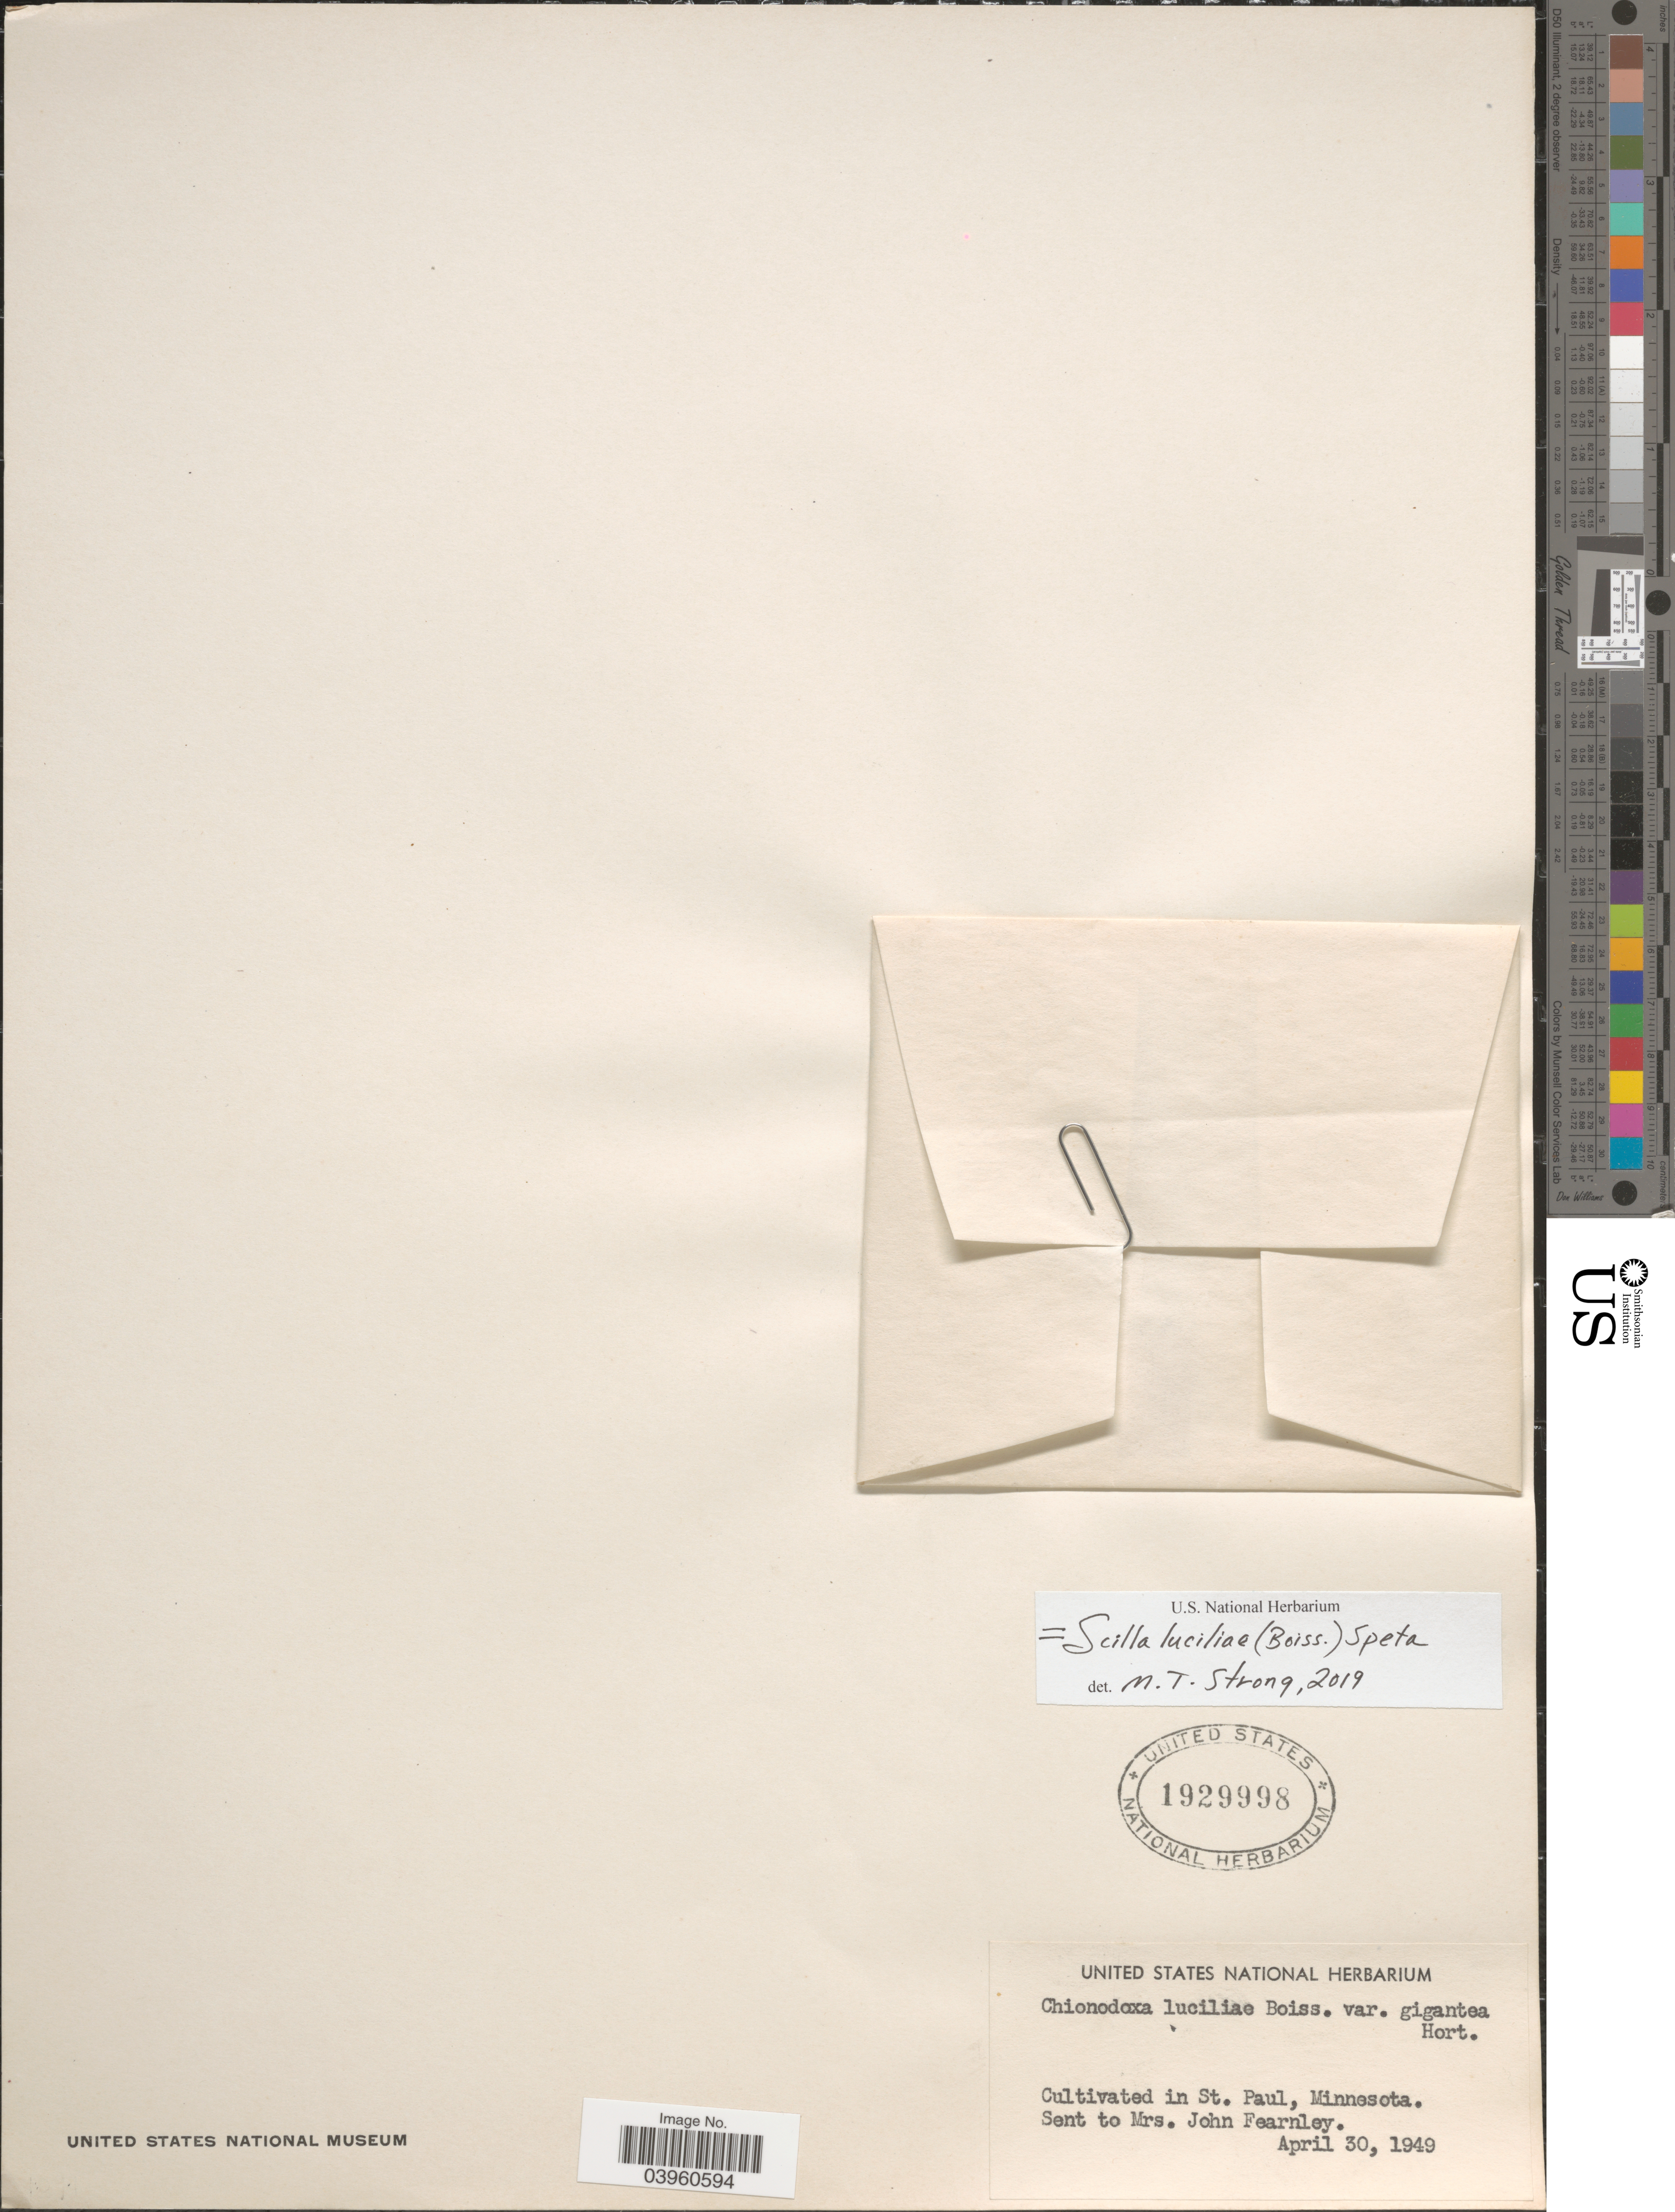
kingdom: Plantae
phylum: Tracheophyta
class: Liliopsida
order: Asparagales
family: Asparagaceae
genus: Scilla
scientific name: Scilla luciliae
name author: (Boiss.) Speta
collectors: J. Fearnley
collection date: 1949-04-30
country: United States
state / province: Minnesota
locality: Cultivated in St. Paul.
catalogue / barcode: US 1929998